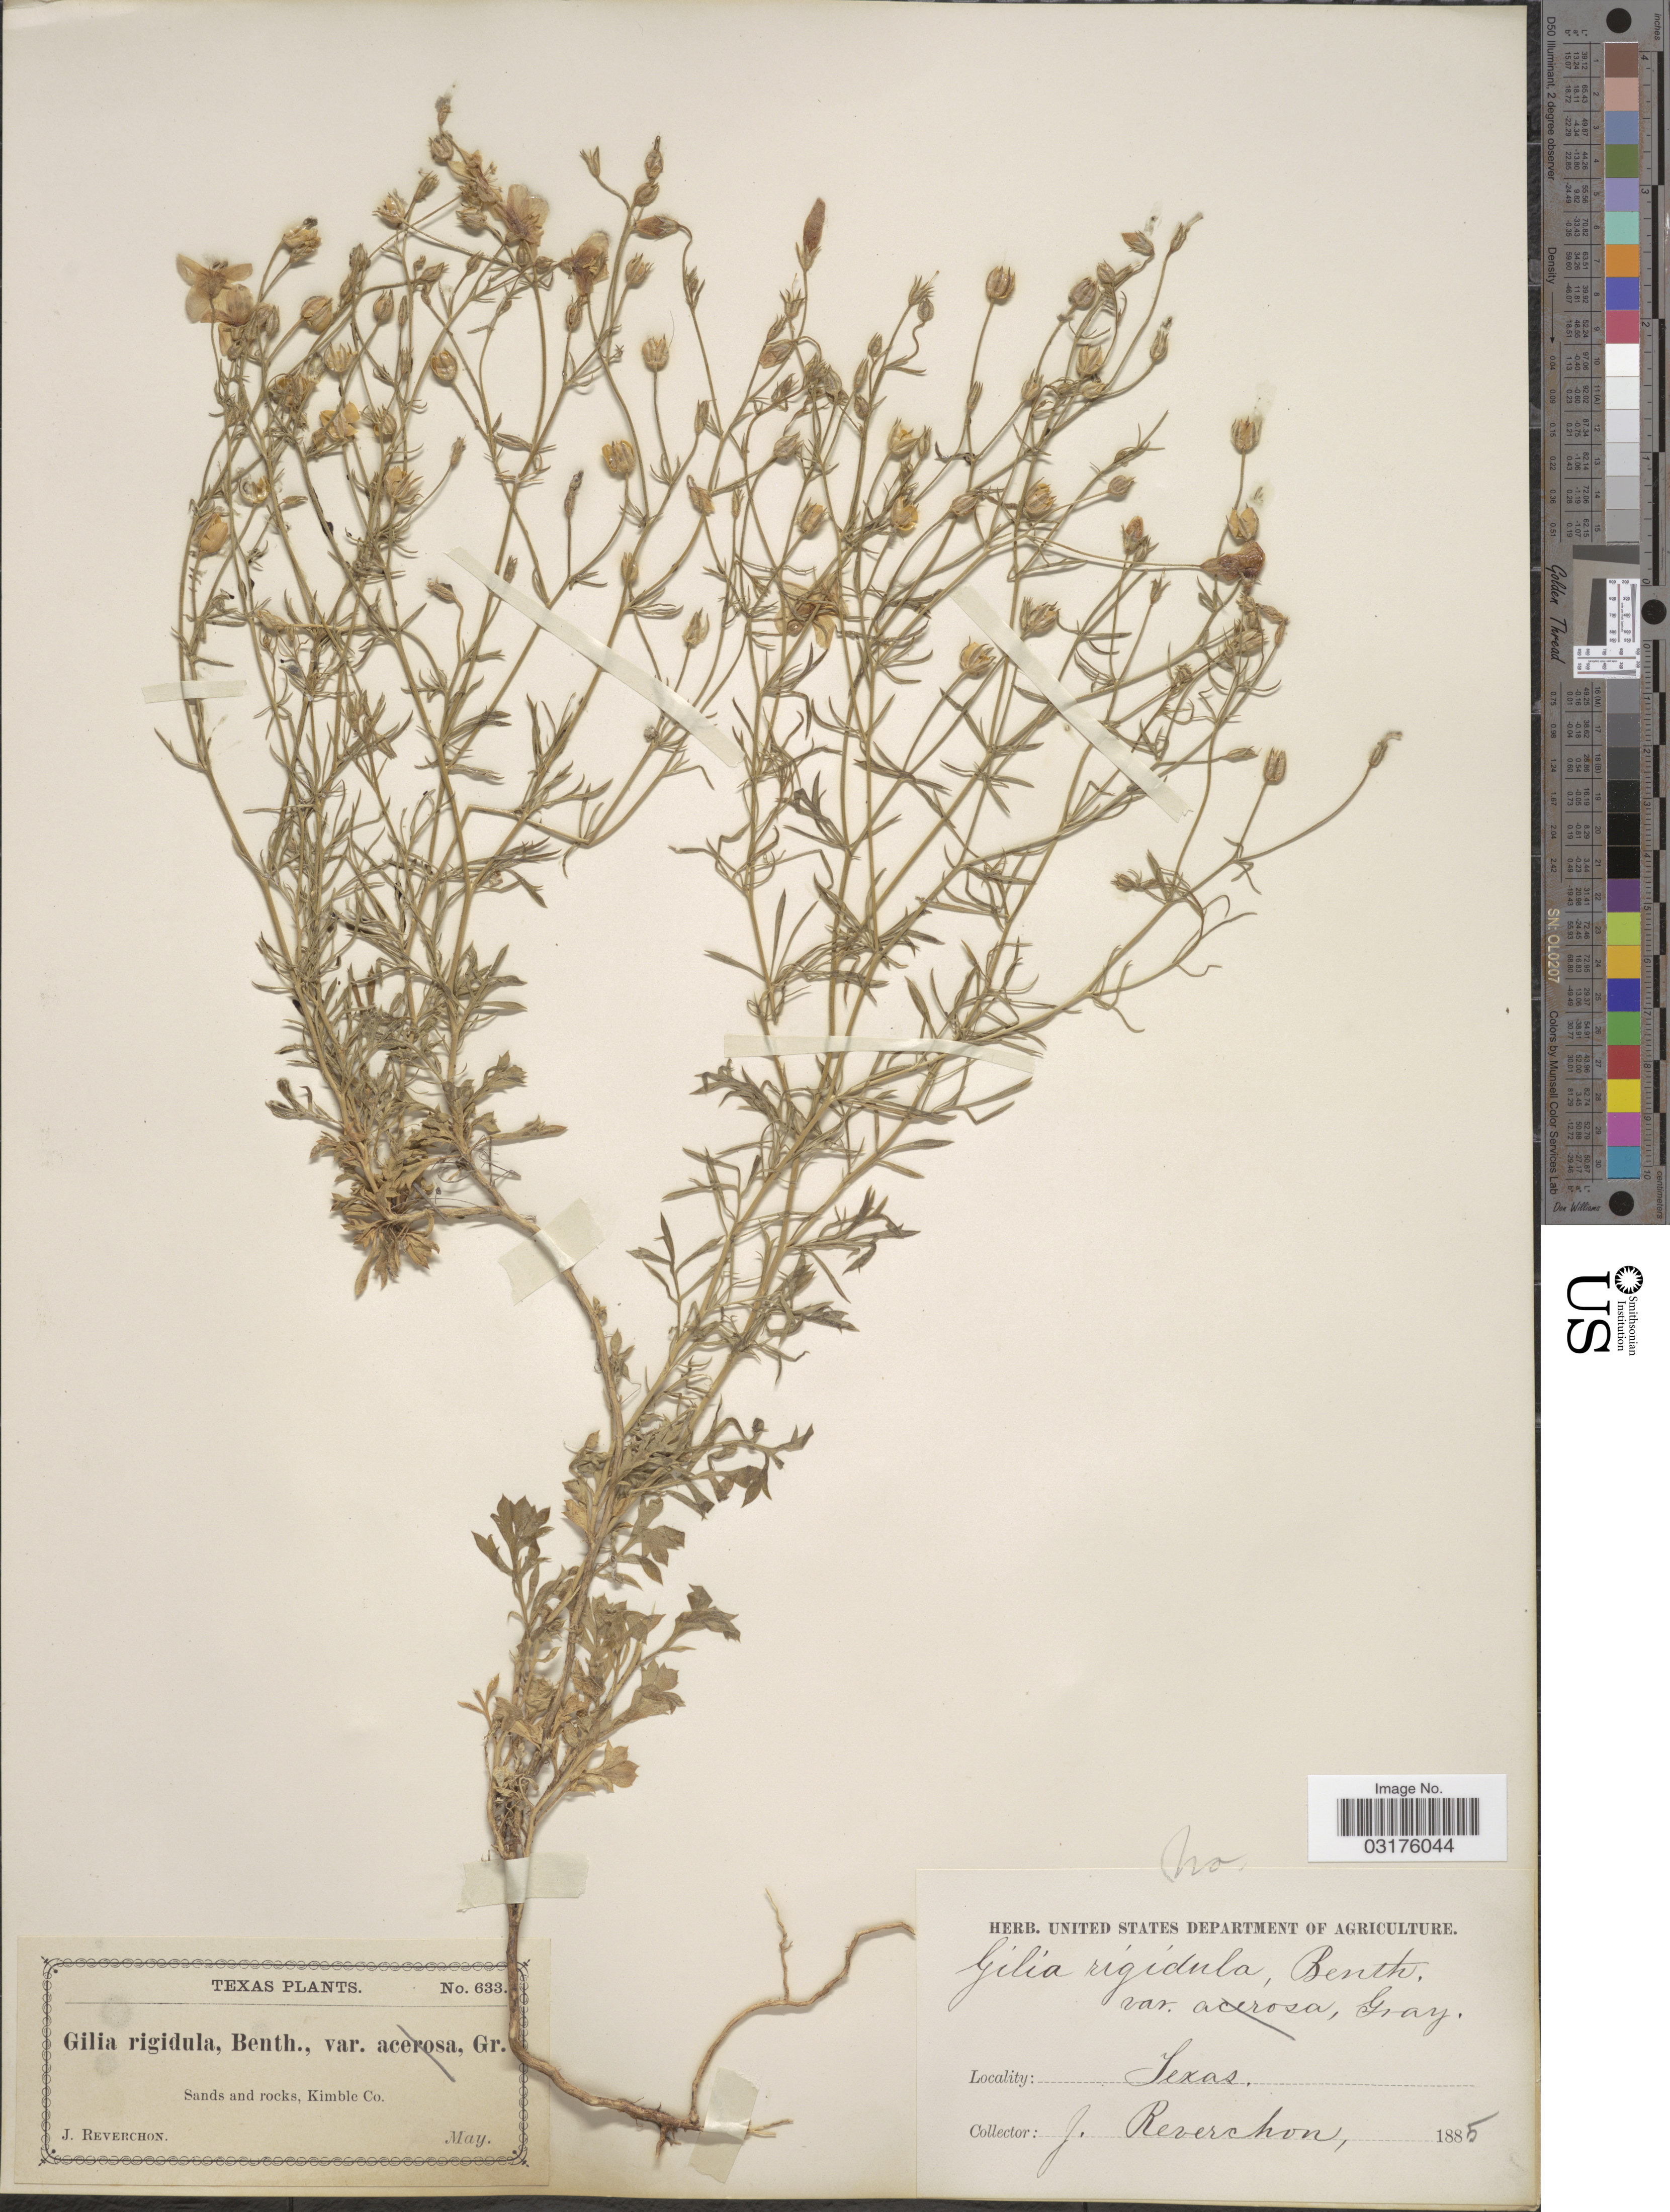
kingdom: Plantae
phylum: Tracheophyta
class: Magnoliopsida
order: Ericales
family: Polemoniaceae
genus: Giliastrum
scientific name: Giliastrum rigidulum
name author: (Benth.) Rydb.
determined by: Strong, Mark T., (BOT), Smithsonian Institution - National Museum of Natural History (UNITED STATES)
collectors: J. Reverchon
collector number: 633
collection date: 1885-05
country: United States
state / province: Texas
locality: Sands and rocks, Kimble Co.